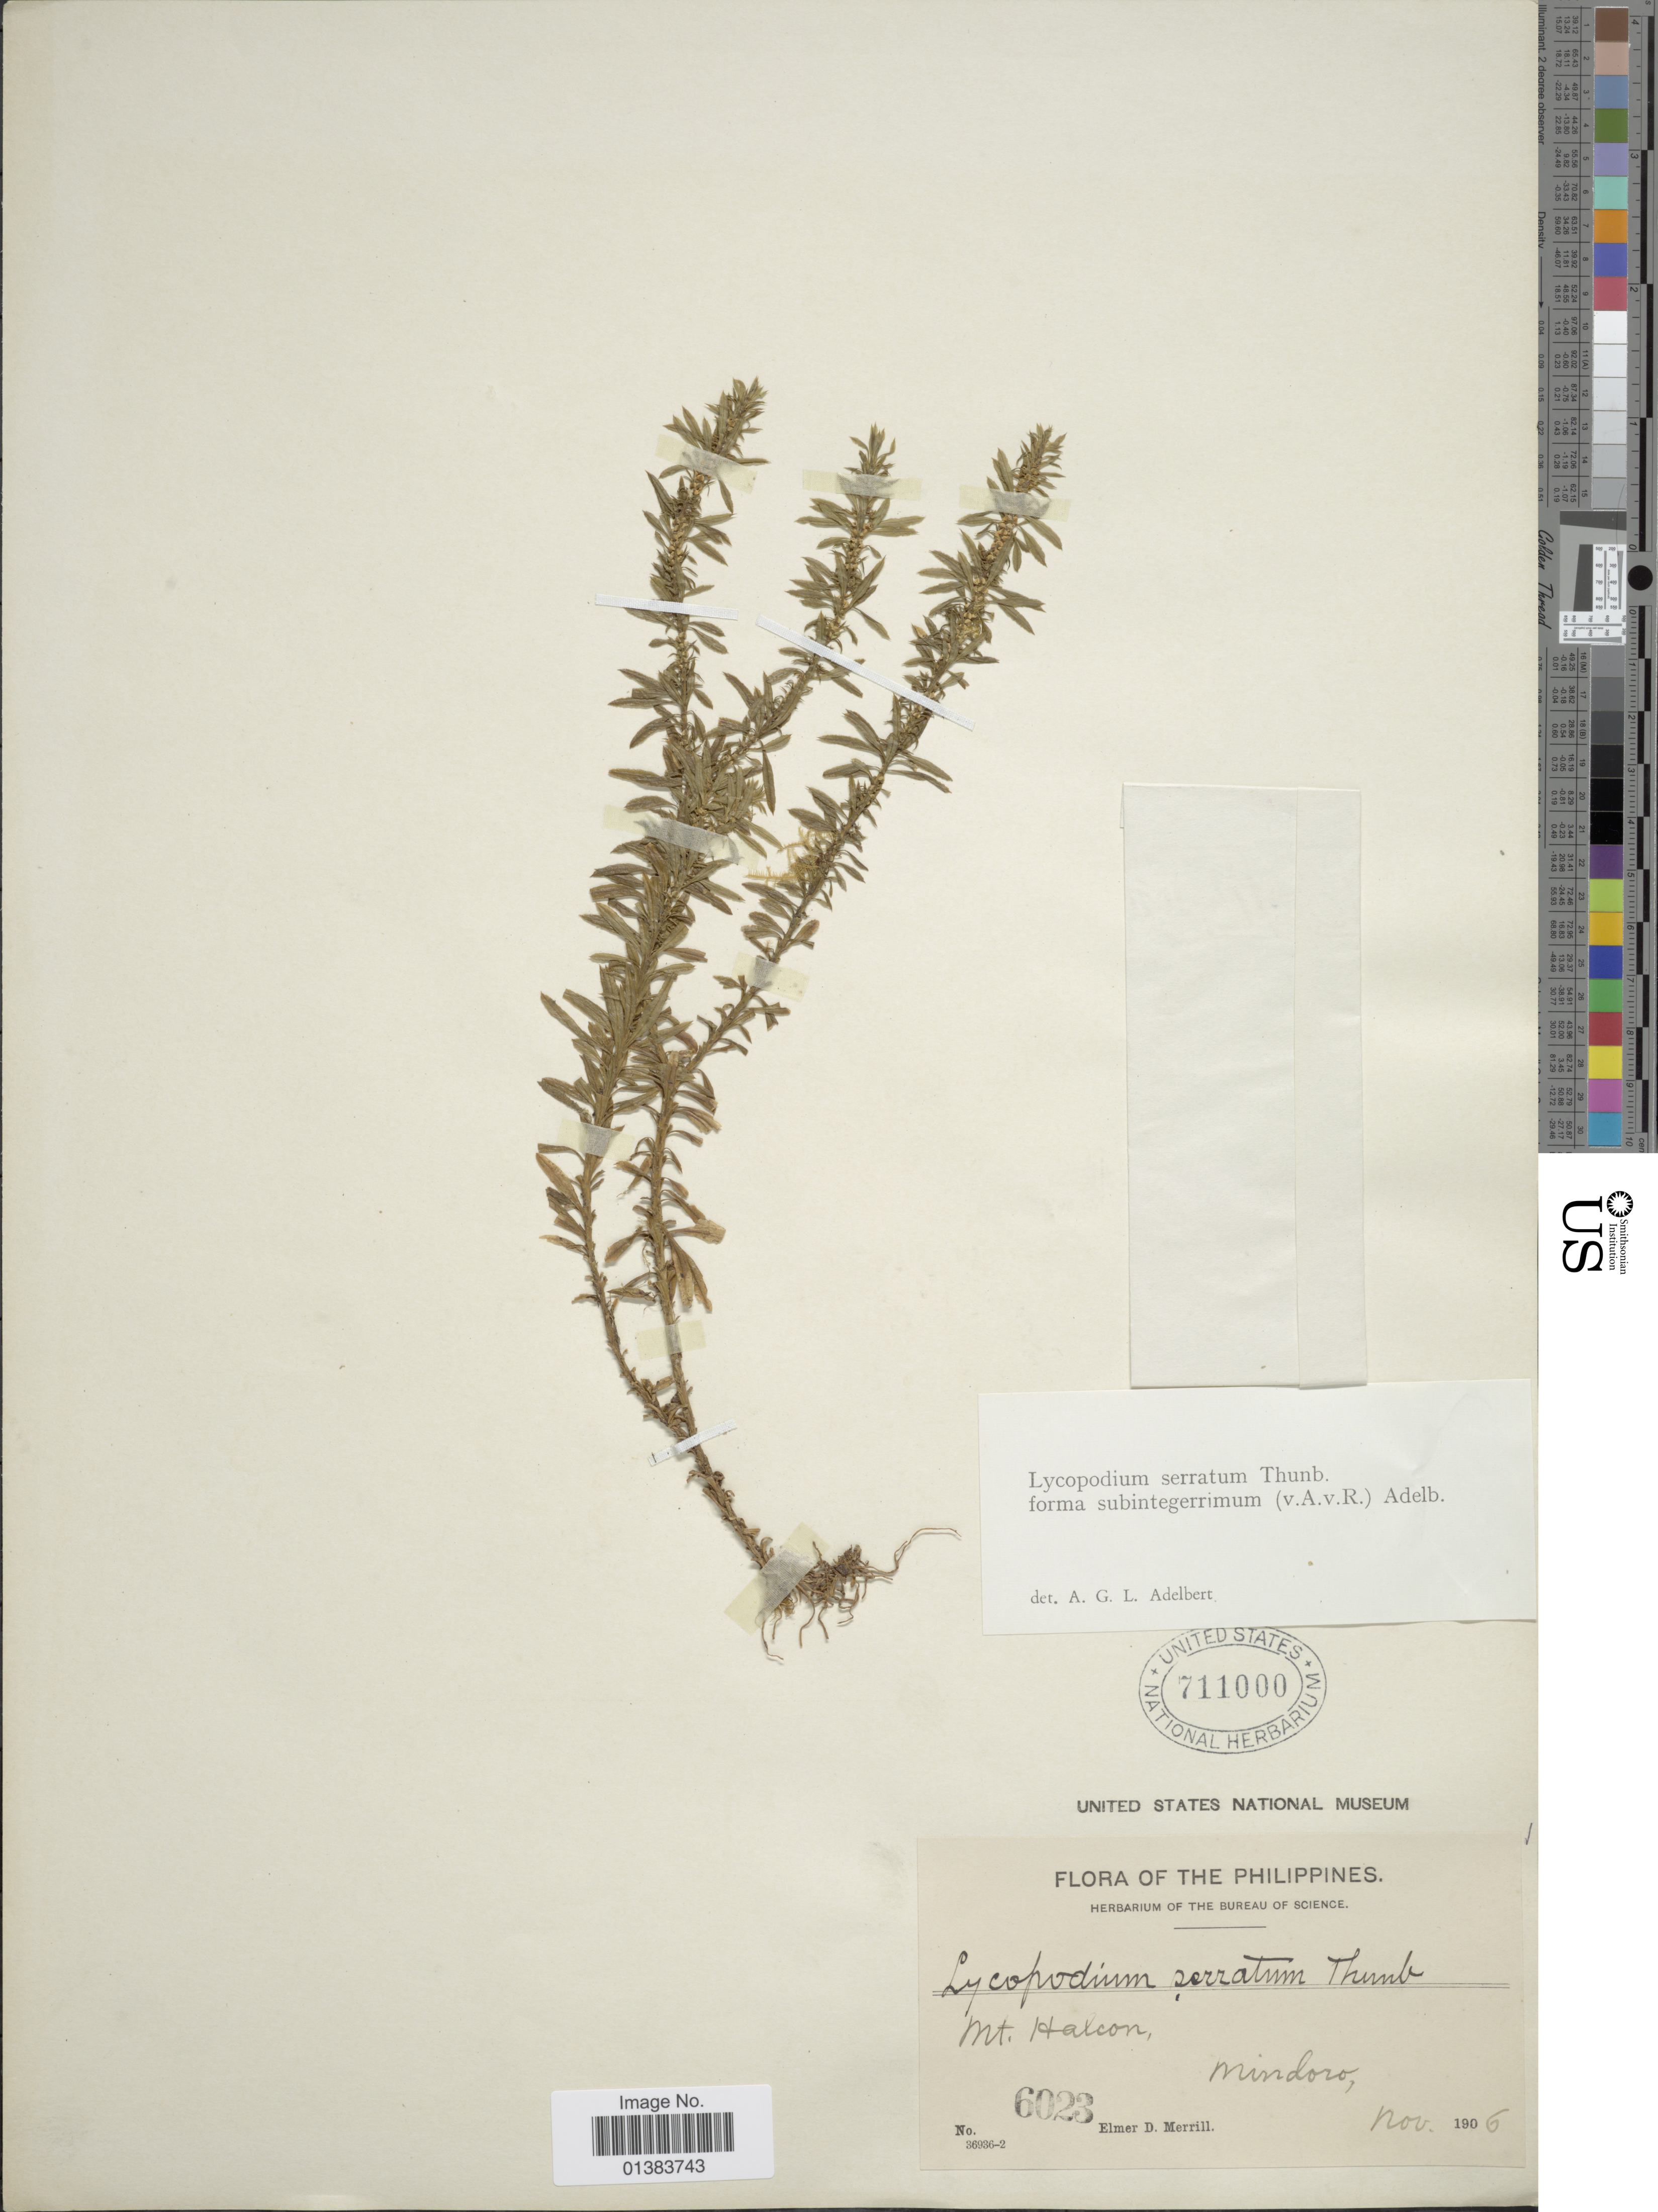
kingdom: Plantae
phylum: Tracheophyta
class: Lycopodiopsida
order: Lycopodiales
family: Lycopodiaceae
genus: Huperzia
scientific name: Huperzia serrata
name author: (Thunb.) Trevis.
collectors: E. D. Merrill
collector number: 6023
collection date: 1906-11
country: Philippines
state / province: Mimaropa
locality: Mt. Halcon, Mindoro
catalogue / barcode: US 711000